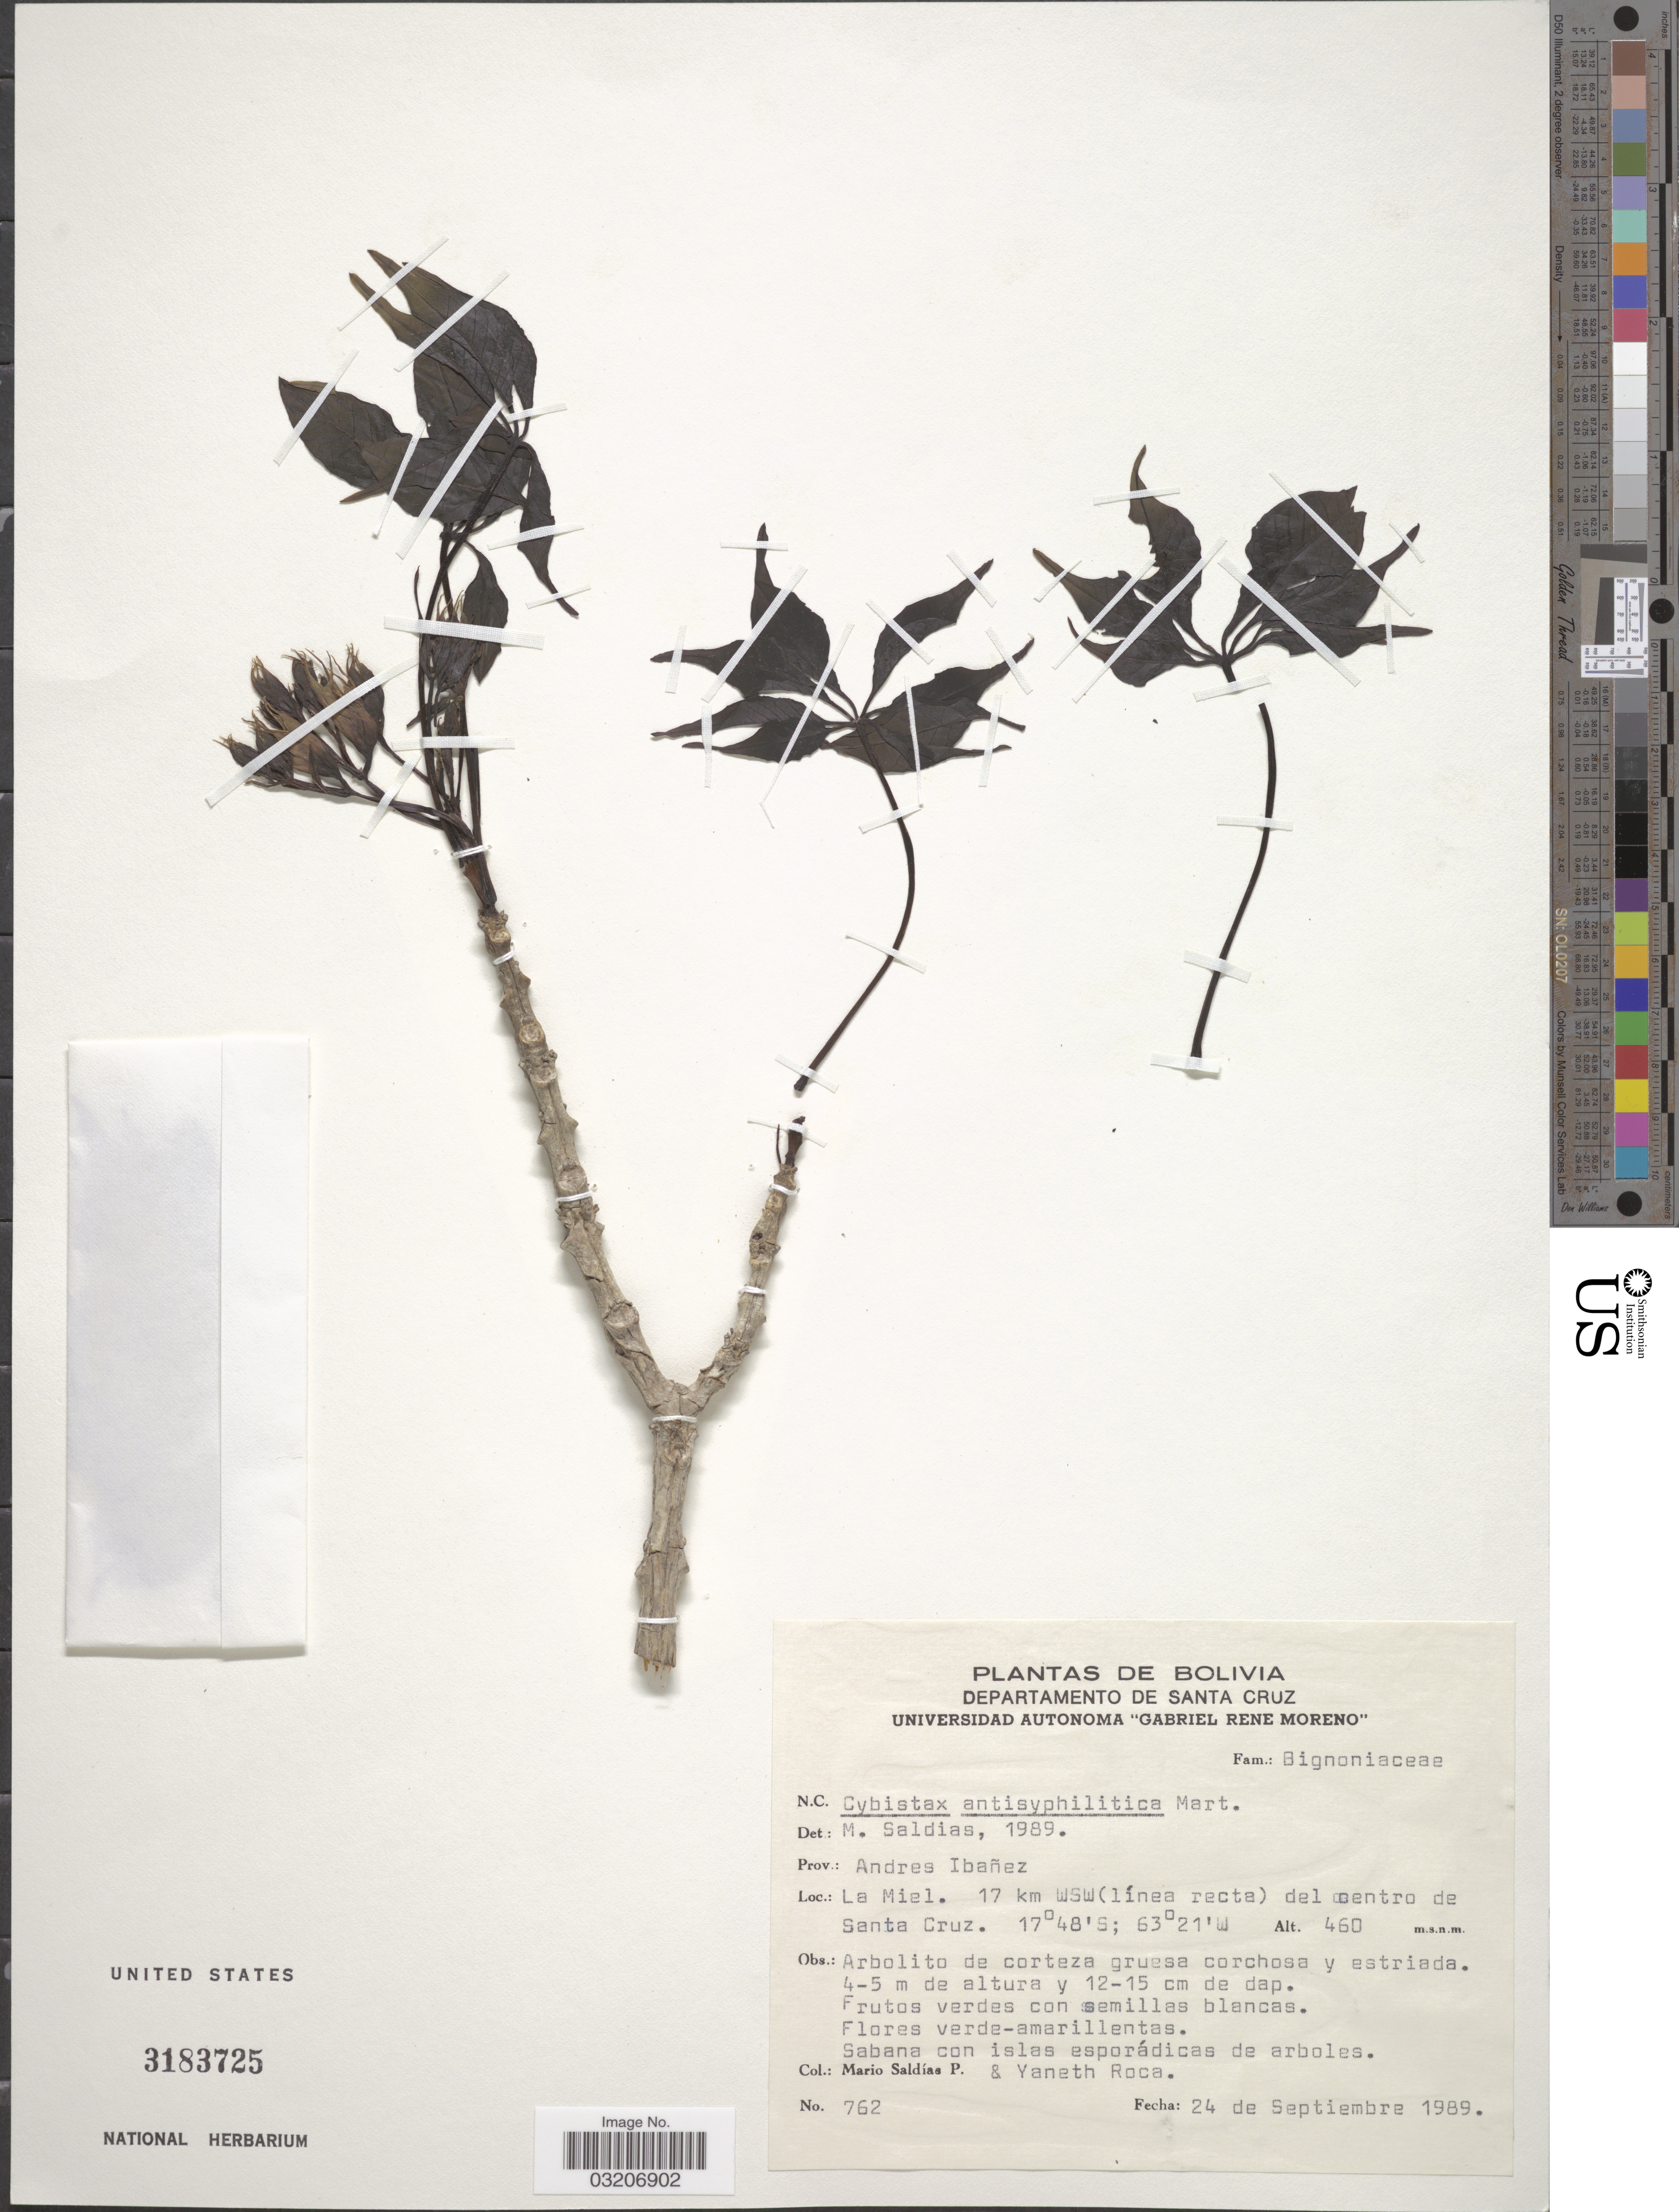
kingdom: Plantae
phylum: Tracheophyta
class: Magnoliopsida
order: Lamiales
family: Bignoniaceae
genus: Cybistax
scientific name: Cybistax antisyphilitica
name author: (Mart.) DC.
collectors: M. Saldias Paz & Y. Roca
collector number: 762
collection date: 1989-09-24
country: Bolivia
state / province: Santa Cruz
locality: Departamento de Santa Cruz. Prov. Andres Ibañez. La Miel. 17 km WSW (línea recta) del centro de Santa Cruz.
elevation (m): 460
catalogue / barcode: US 3183725